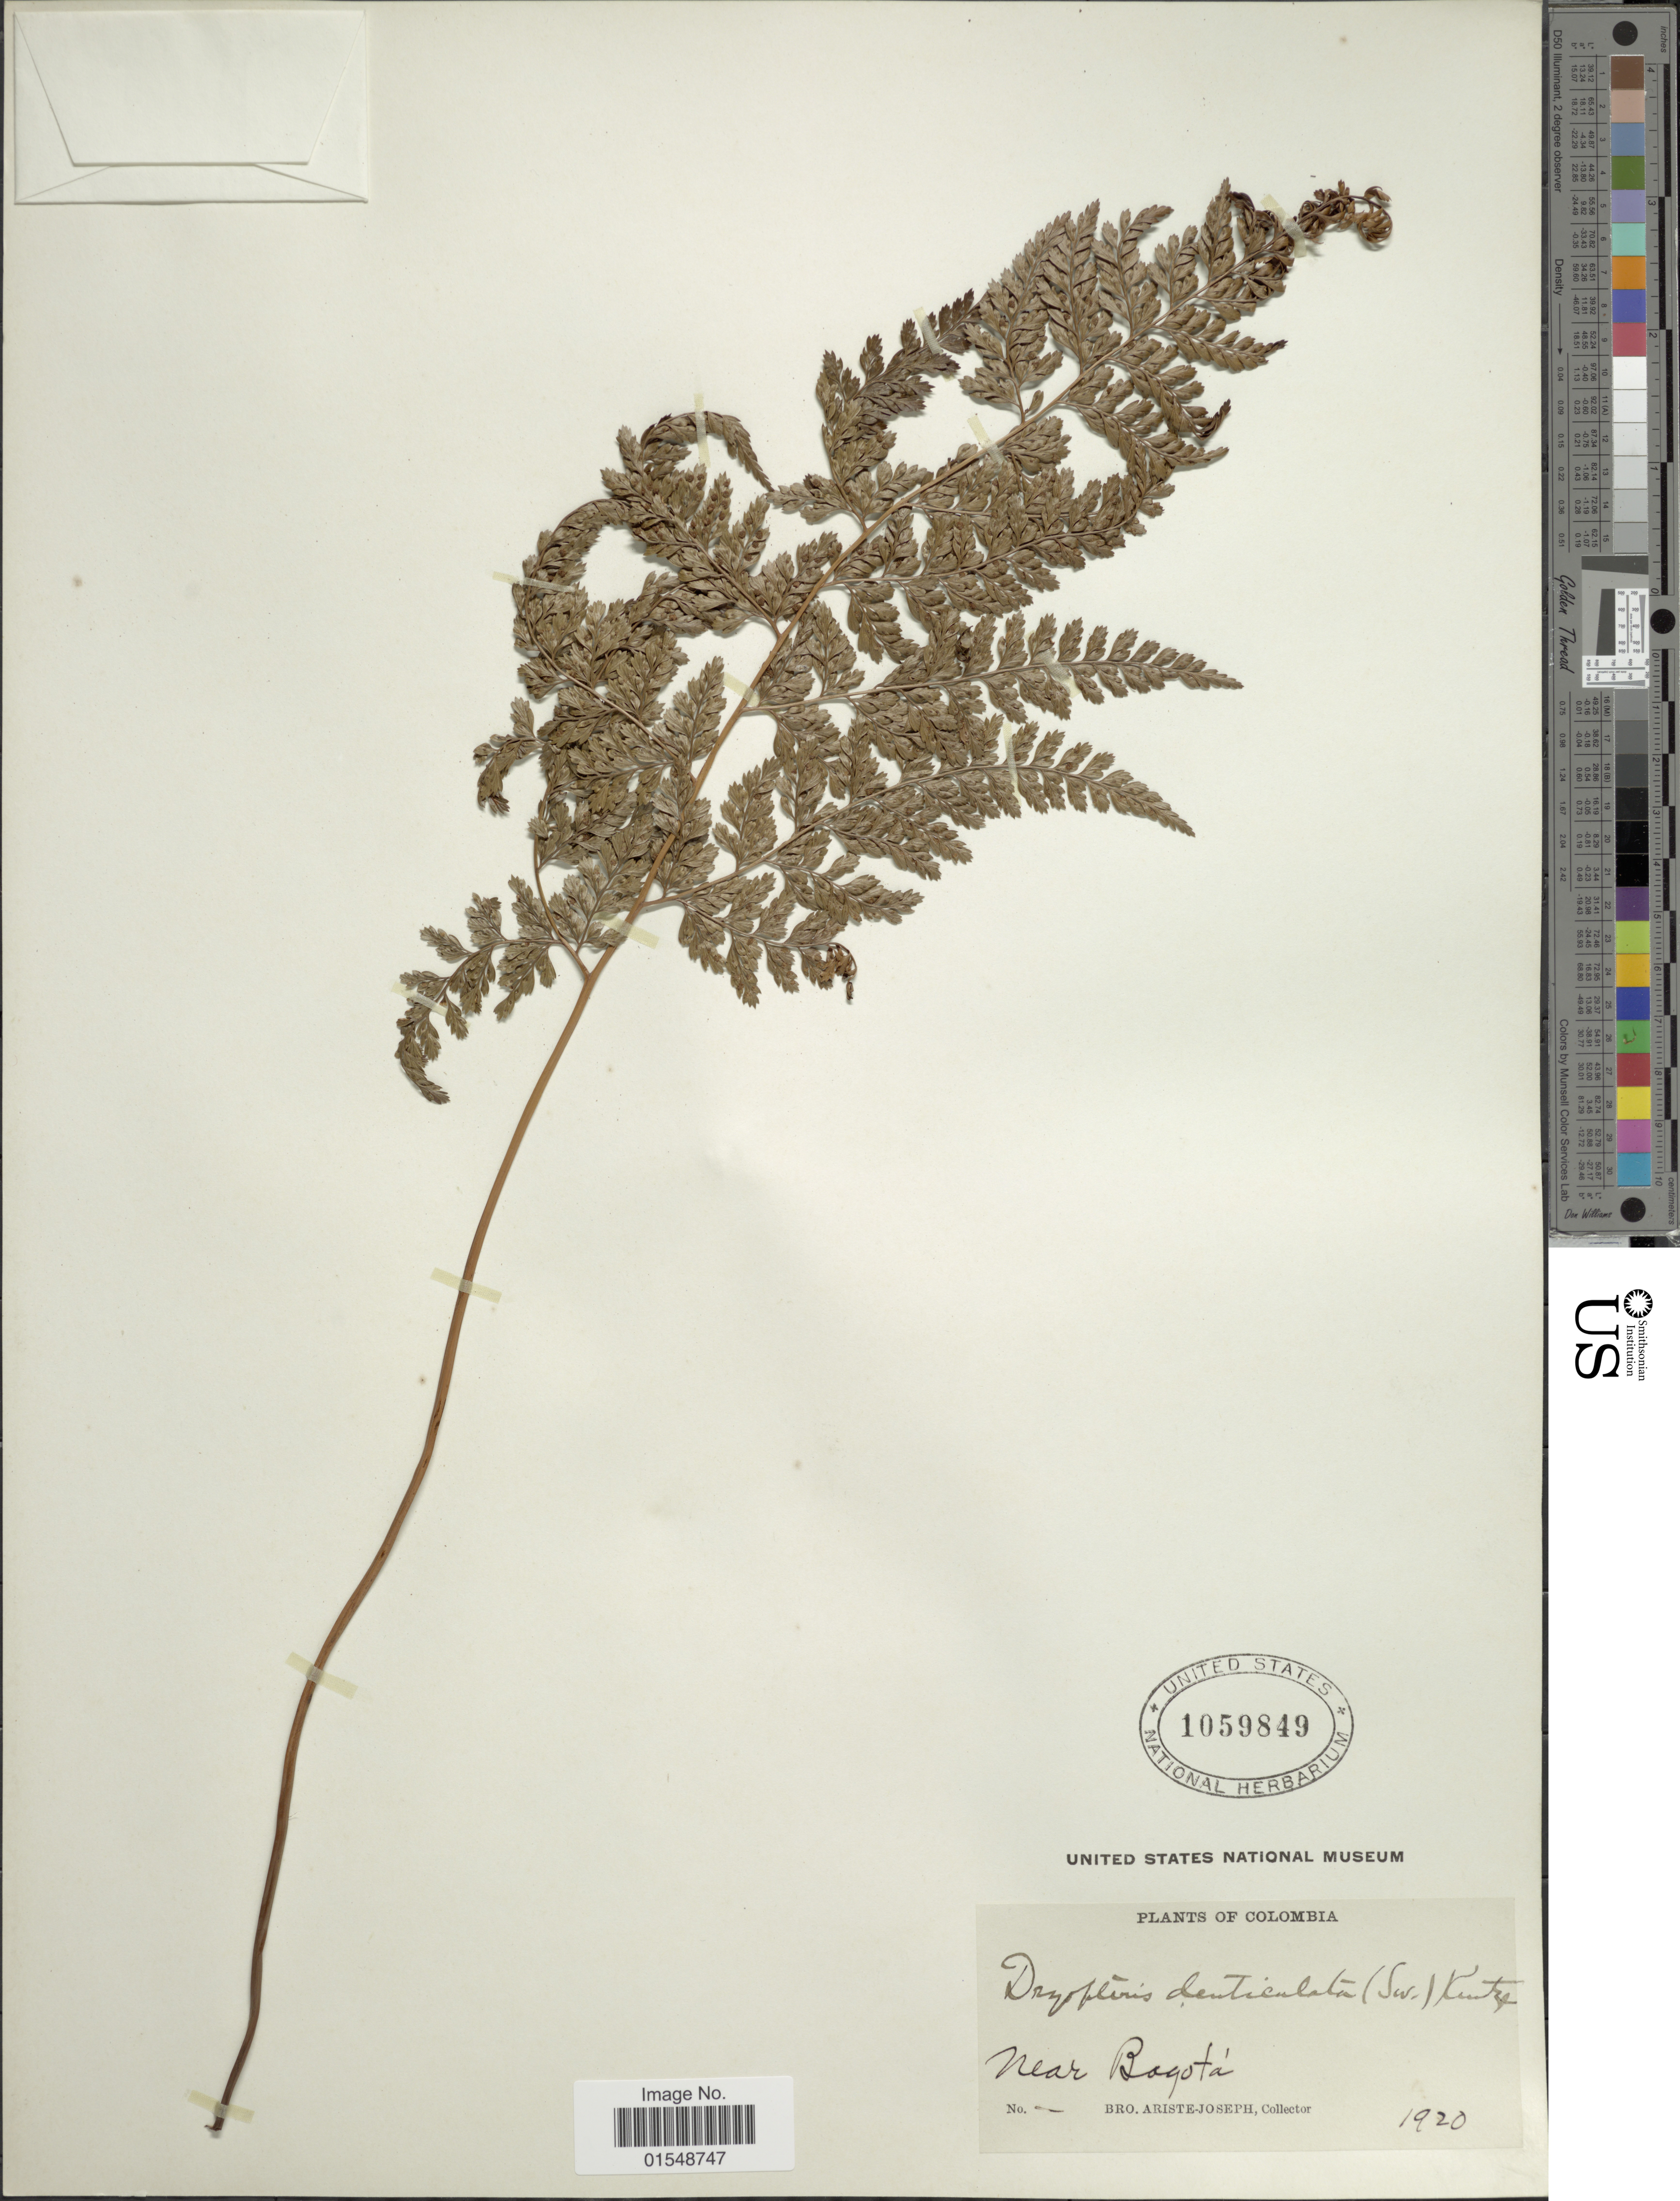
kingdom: Plantae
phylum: Tracheophyta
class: Polypodiopsida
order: Polypodiales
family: Dryopteridaceae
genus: Arachniodes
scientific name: Arachniodes denticulata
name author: (Sw.) Ching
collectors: Bro. Ariste-Joseph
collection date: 1920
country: Colombia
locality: Near Bogotá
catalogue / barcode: US 1059849